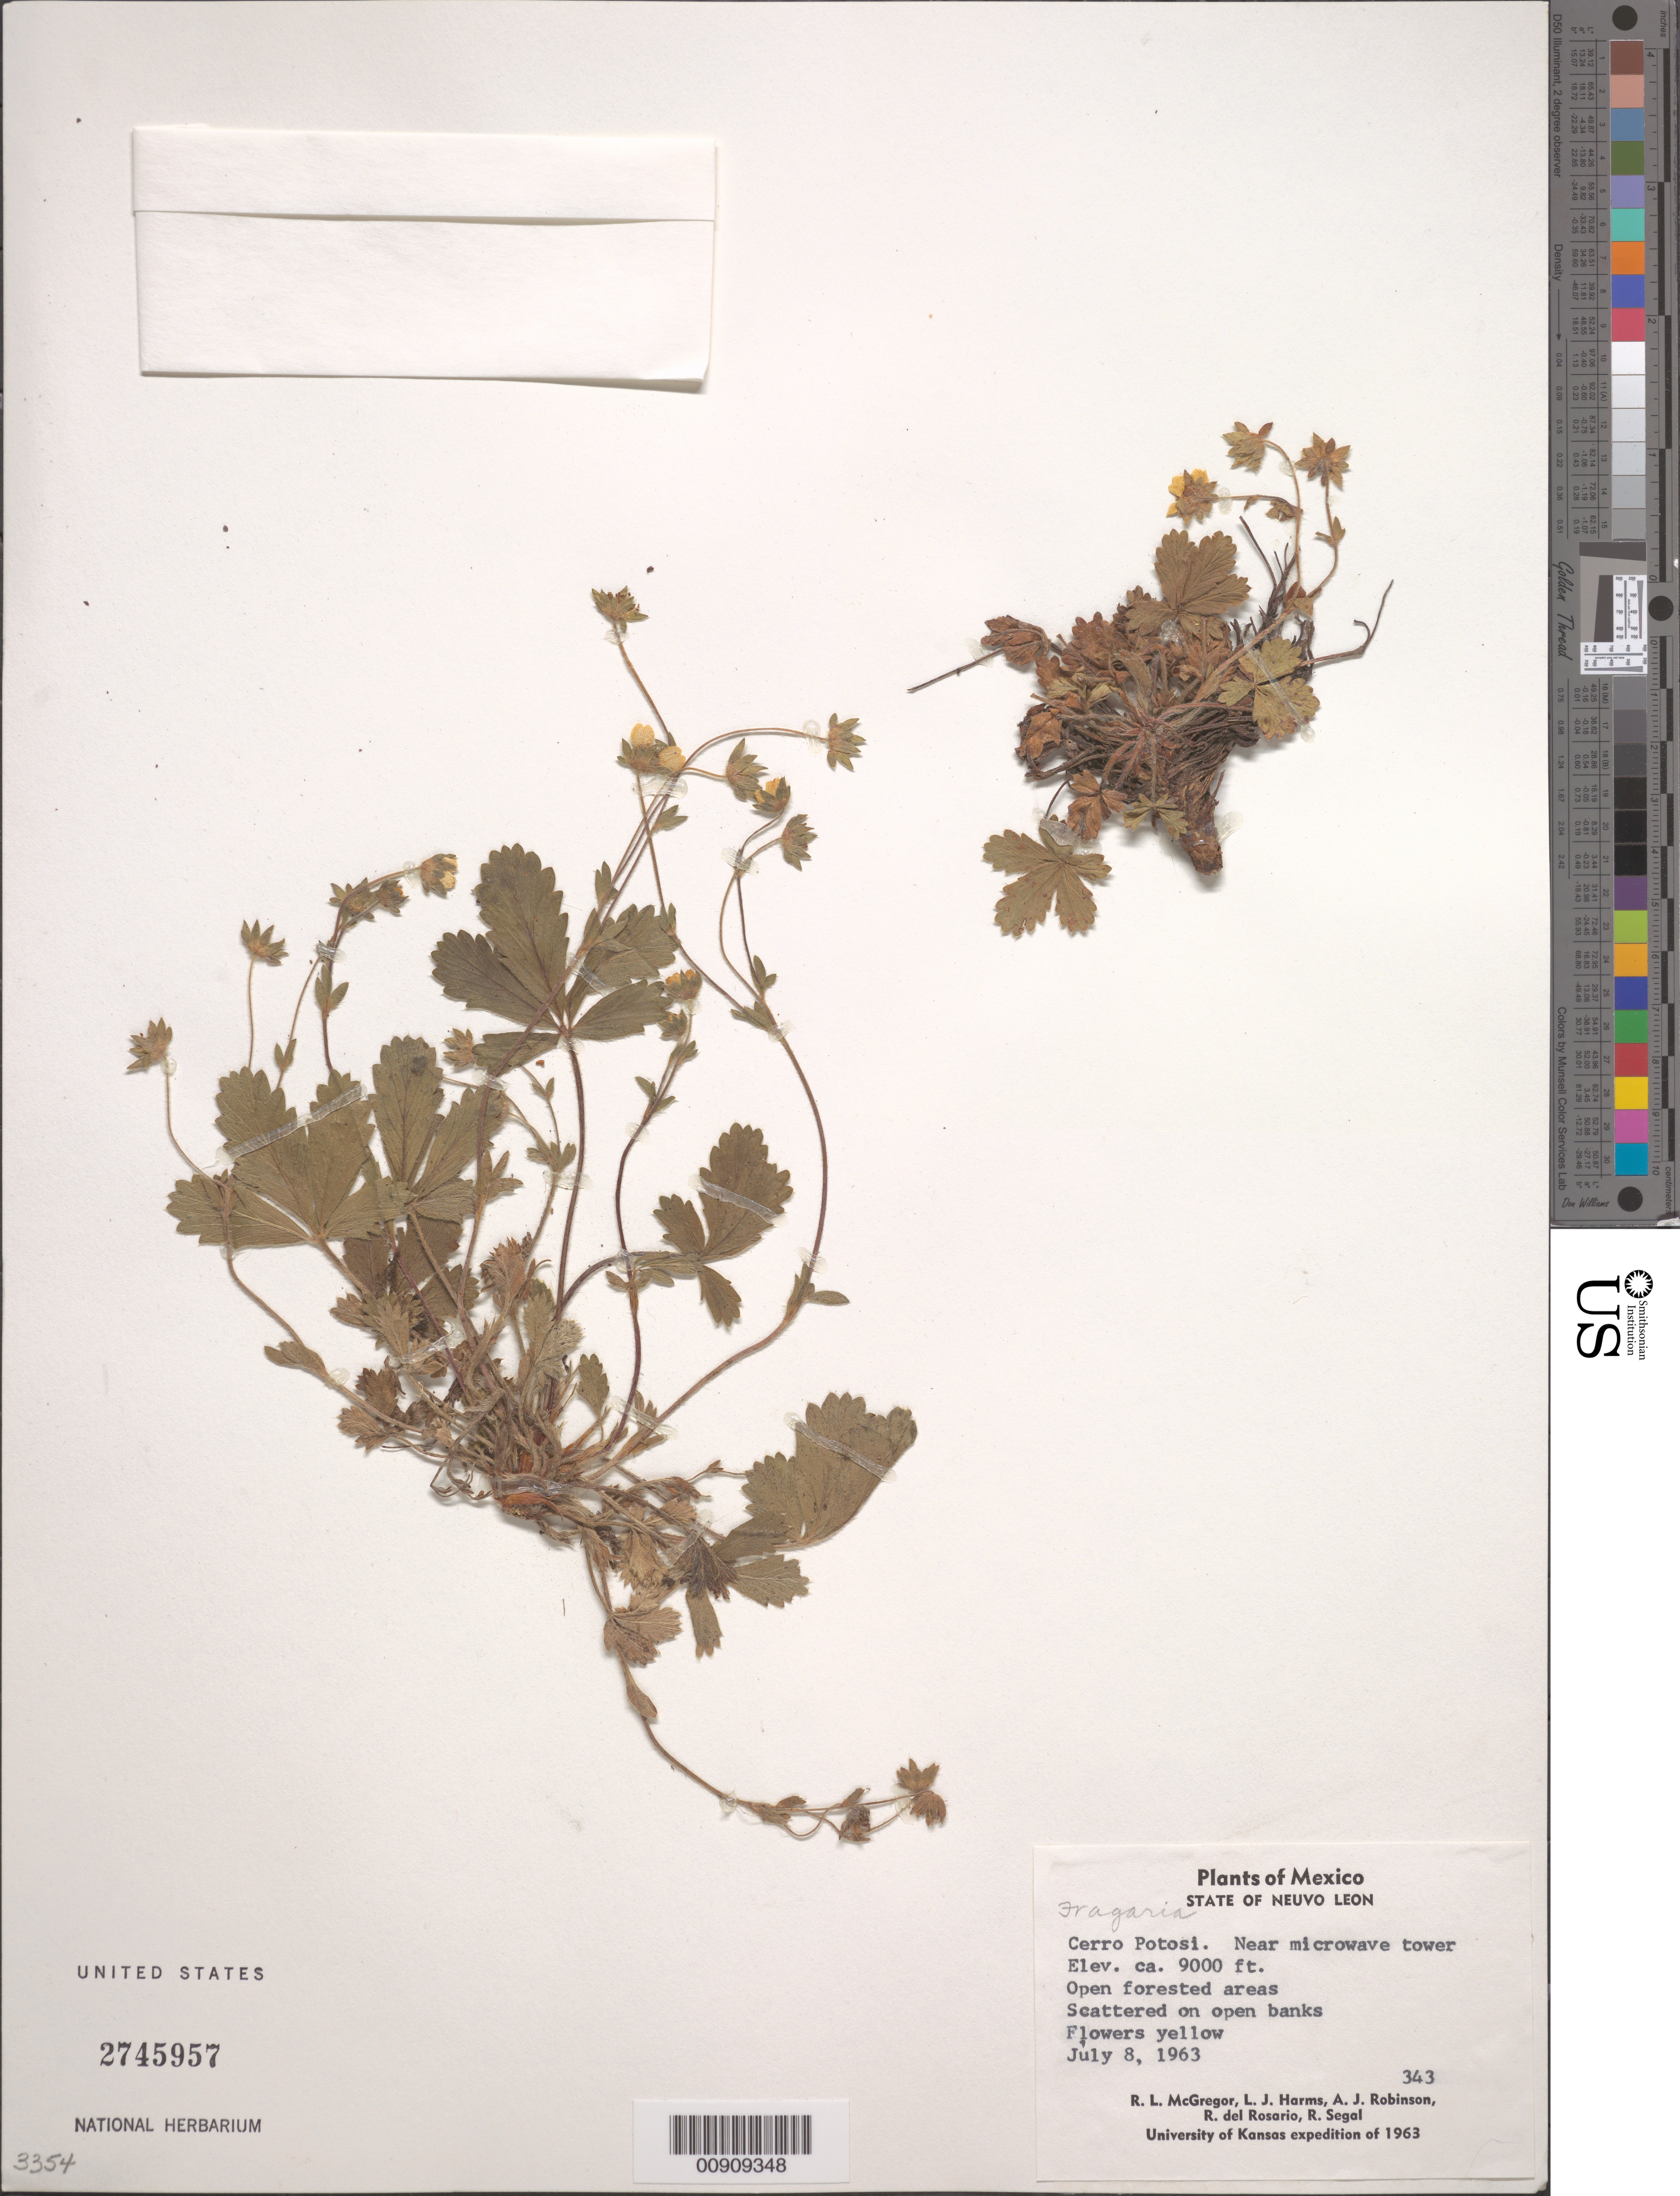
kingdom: Plantae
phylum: Tracheophyta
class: Magnoliopsida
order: Rosales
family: Rosaceae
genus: Fragaria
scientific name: Fragaria sp.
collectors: R. McGregor, L. Harms, A. J. Robinson, R. del Rosario & R. Segal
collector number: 343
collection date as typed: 08 Jul 1963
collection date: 1963-07-08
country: Mexico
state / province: Nuevo León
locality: Cerro Potosi. Near microwave tower.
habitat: Open forested areas. Scattered on open banks.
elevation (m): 2743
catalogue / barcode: US 2745957